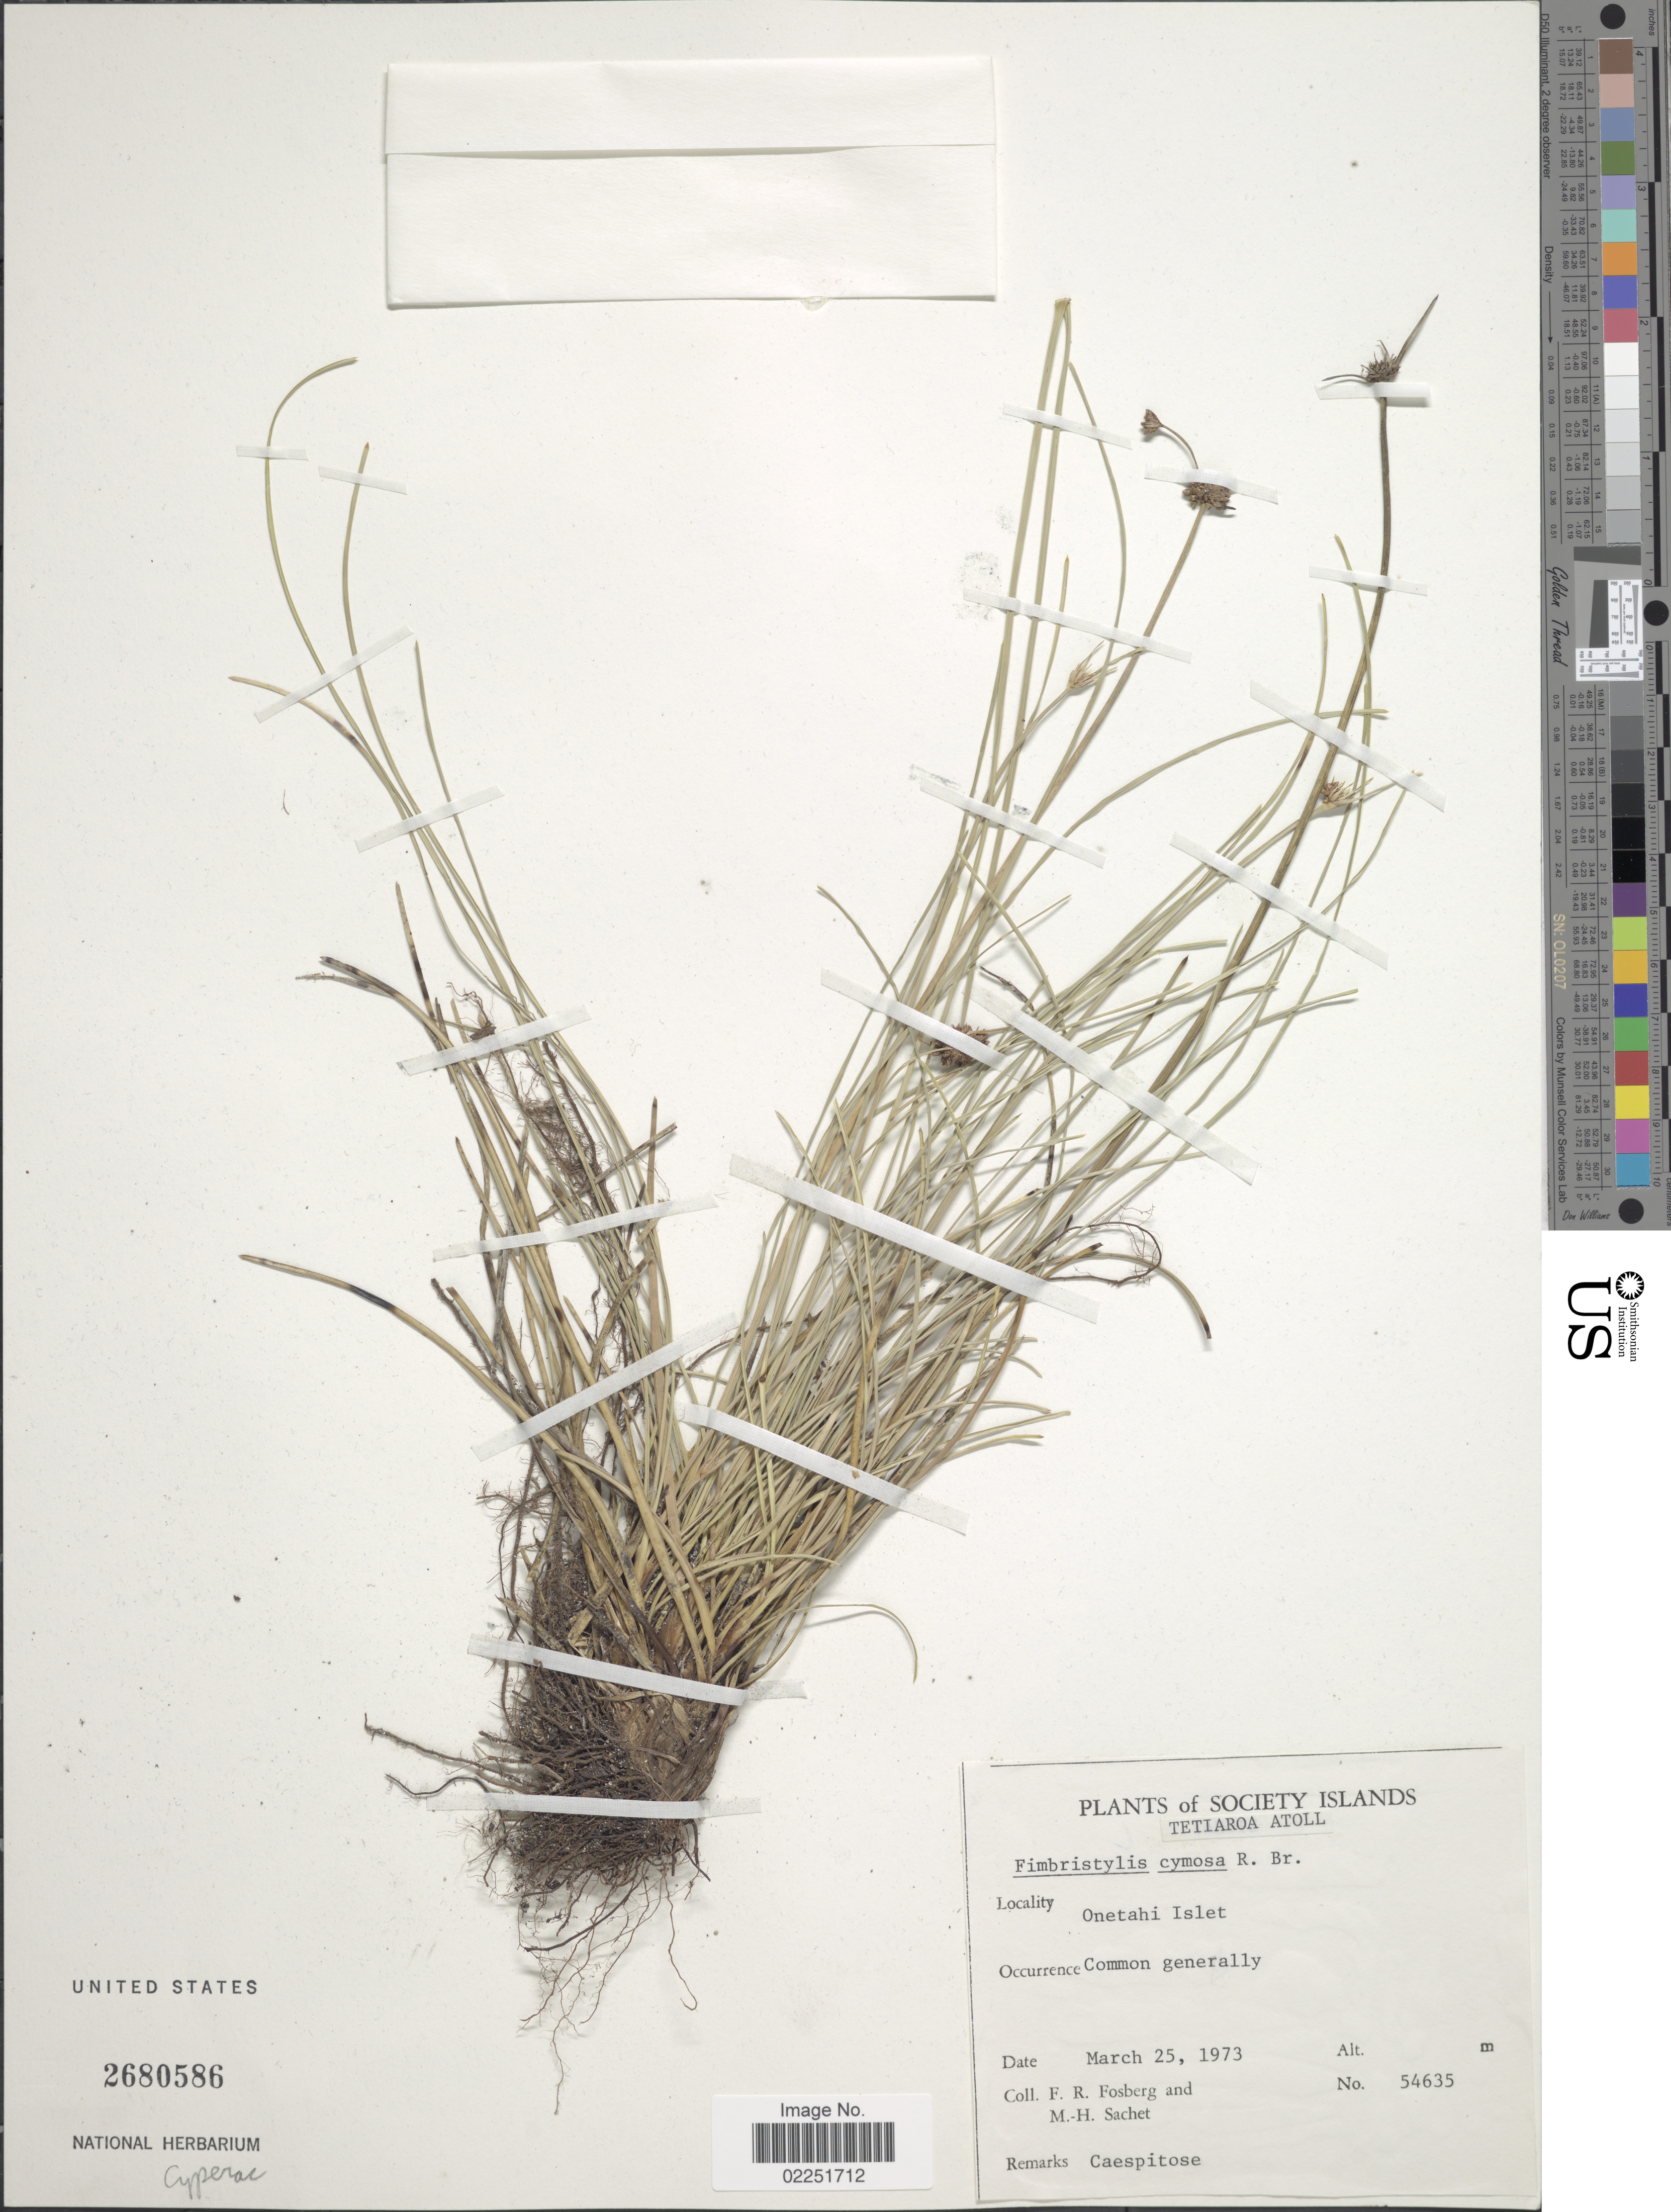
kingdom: Plantae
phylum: Tracheophyta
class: Liliopsida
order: Poales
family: Cyperaceae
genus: Fimbristylis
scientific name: Fimbristylis cymosa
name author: R. Br.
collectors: F. R. Fosberg & M.-H. Sachet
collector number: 54635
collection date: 1973-03-25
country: French Polynesia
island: Tetiaroa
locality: Society Islands. Tetiaroa Atoll. Onetahi Islet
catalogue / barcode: US 2680586